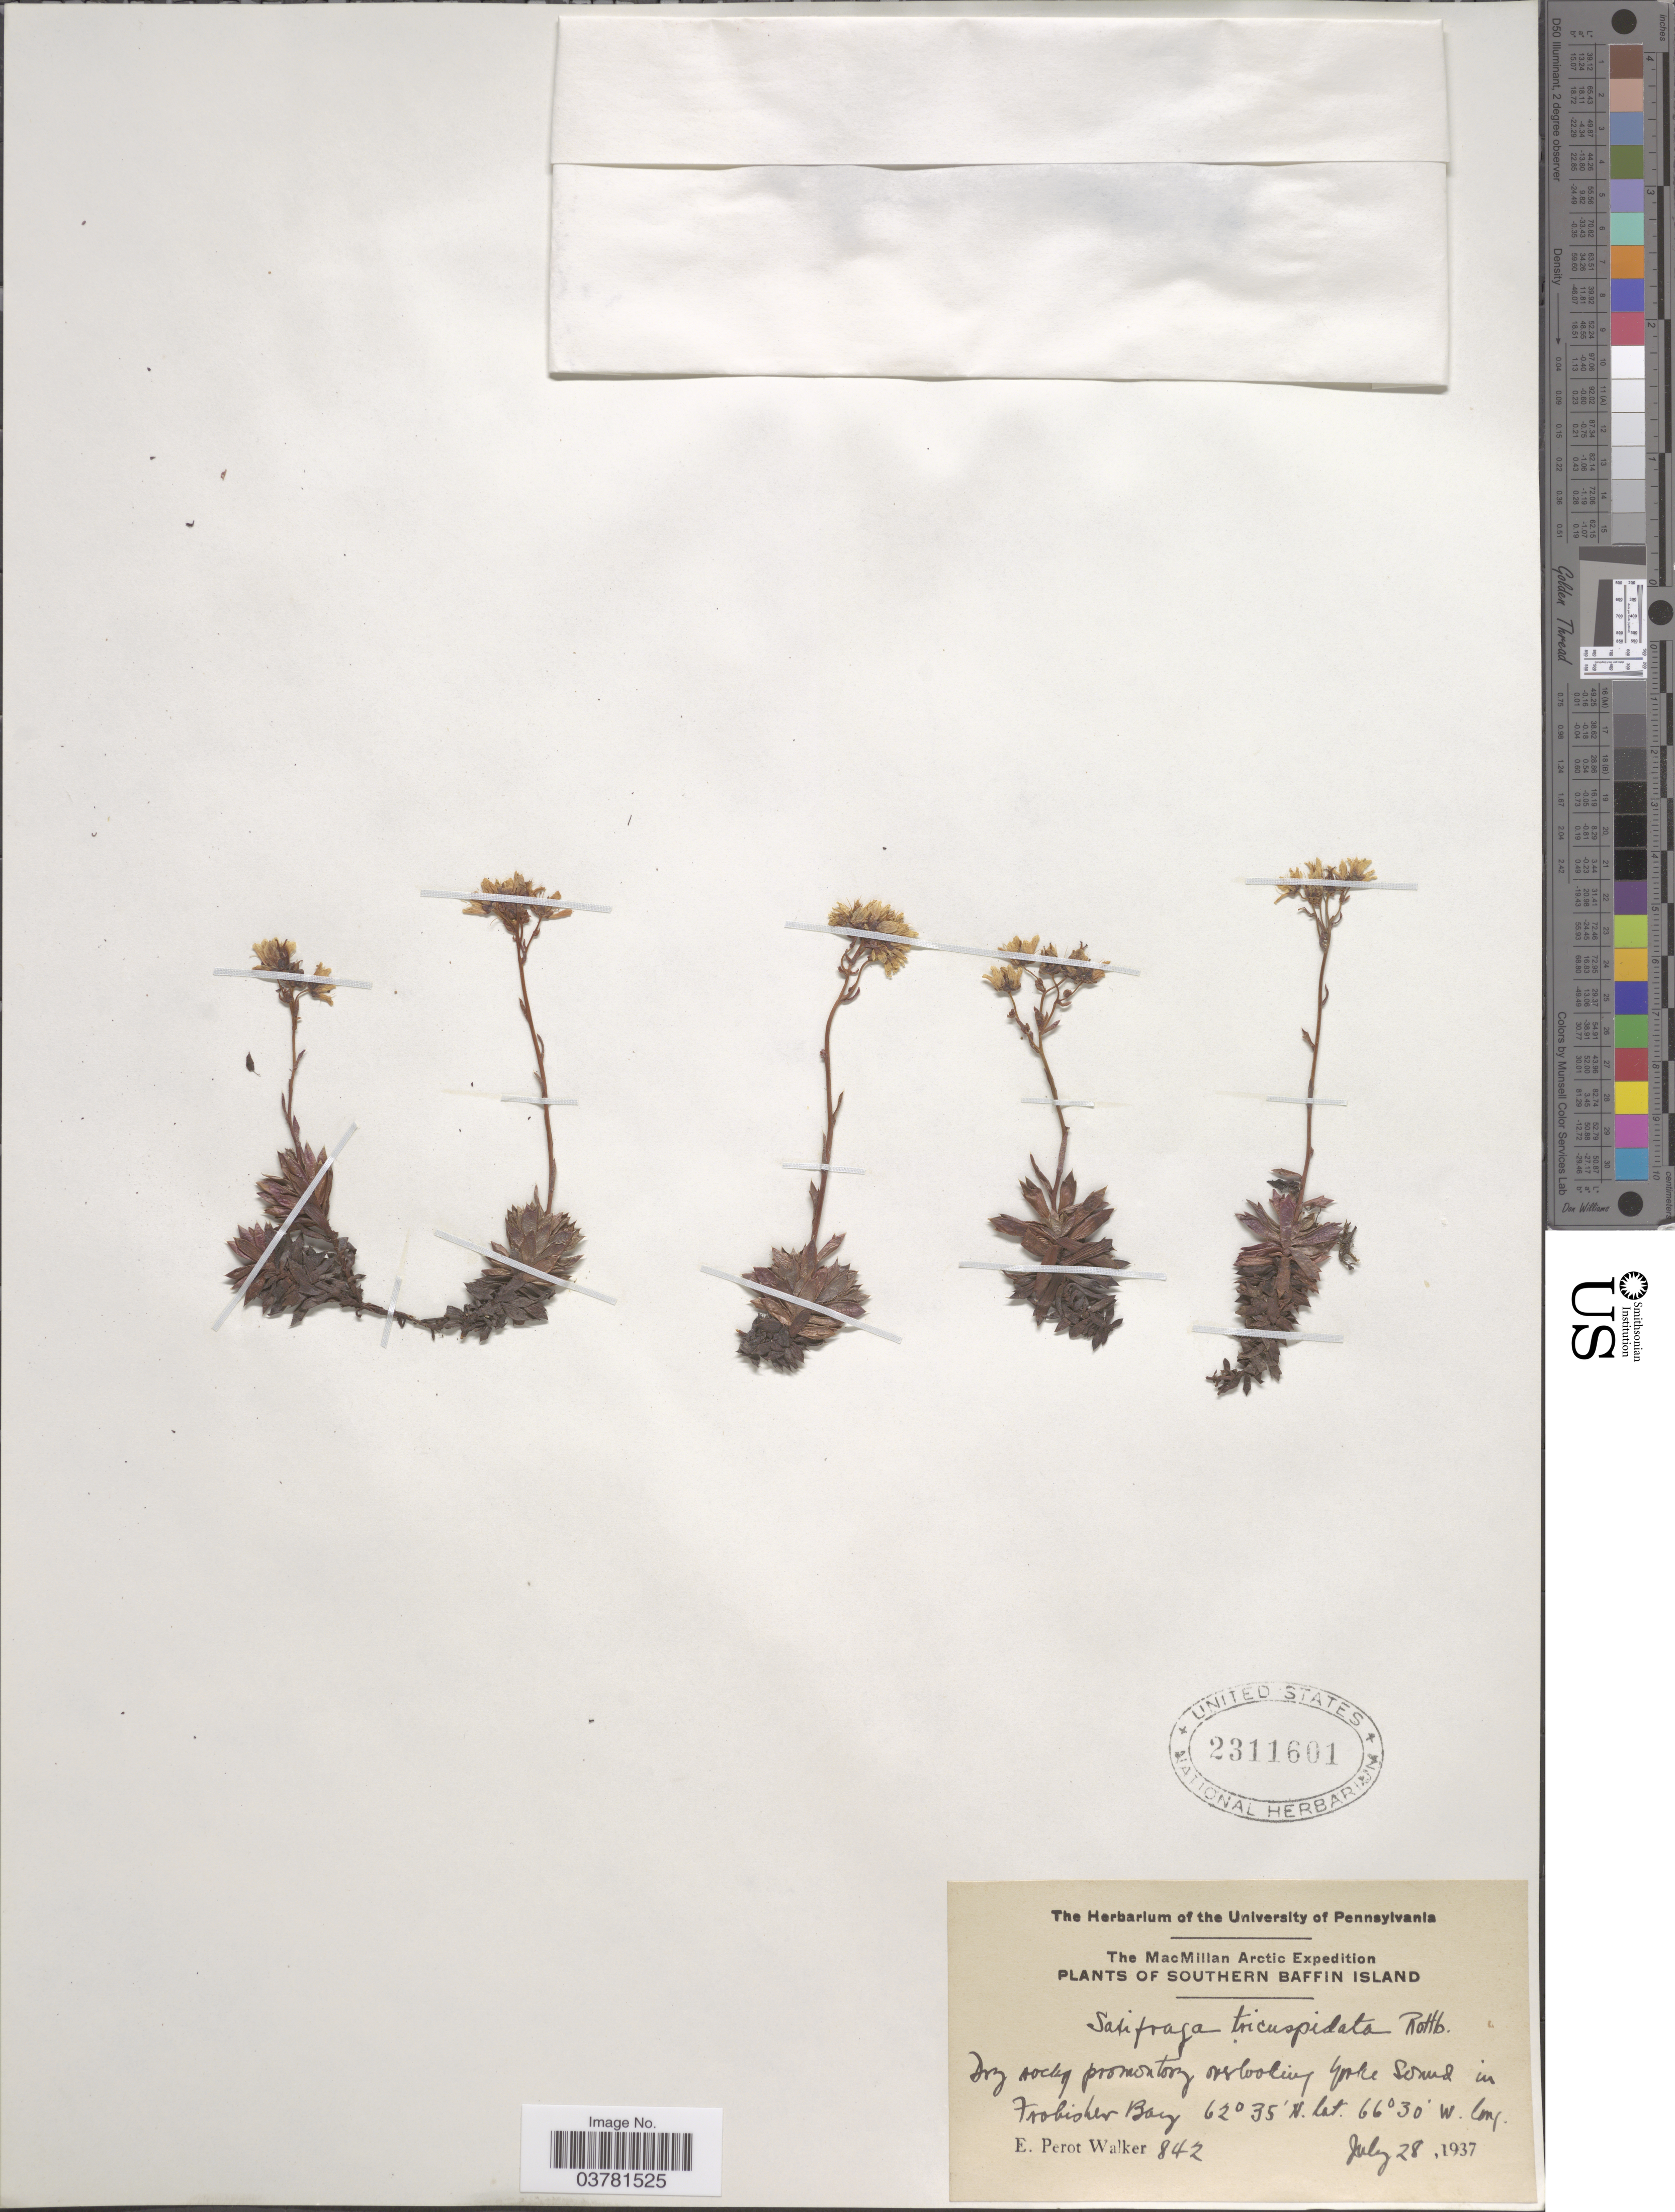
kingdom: Plantae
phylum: Tracheophyta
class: Magnoliopsida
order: Saxifragales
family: Saxifragaceae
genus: Saxifraga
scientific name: Saxifraga tricuspidata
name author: Rottb.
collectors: E. Walker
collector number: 842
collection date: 1937-07-28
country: Canada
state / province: Nunavut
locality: The MacMillan Arctic Expedition. Southern Baffin Island. Dry rocky promontory overlooking Yorke Sound in Frobisher Bay.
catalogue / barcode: US 2311601